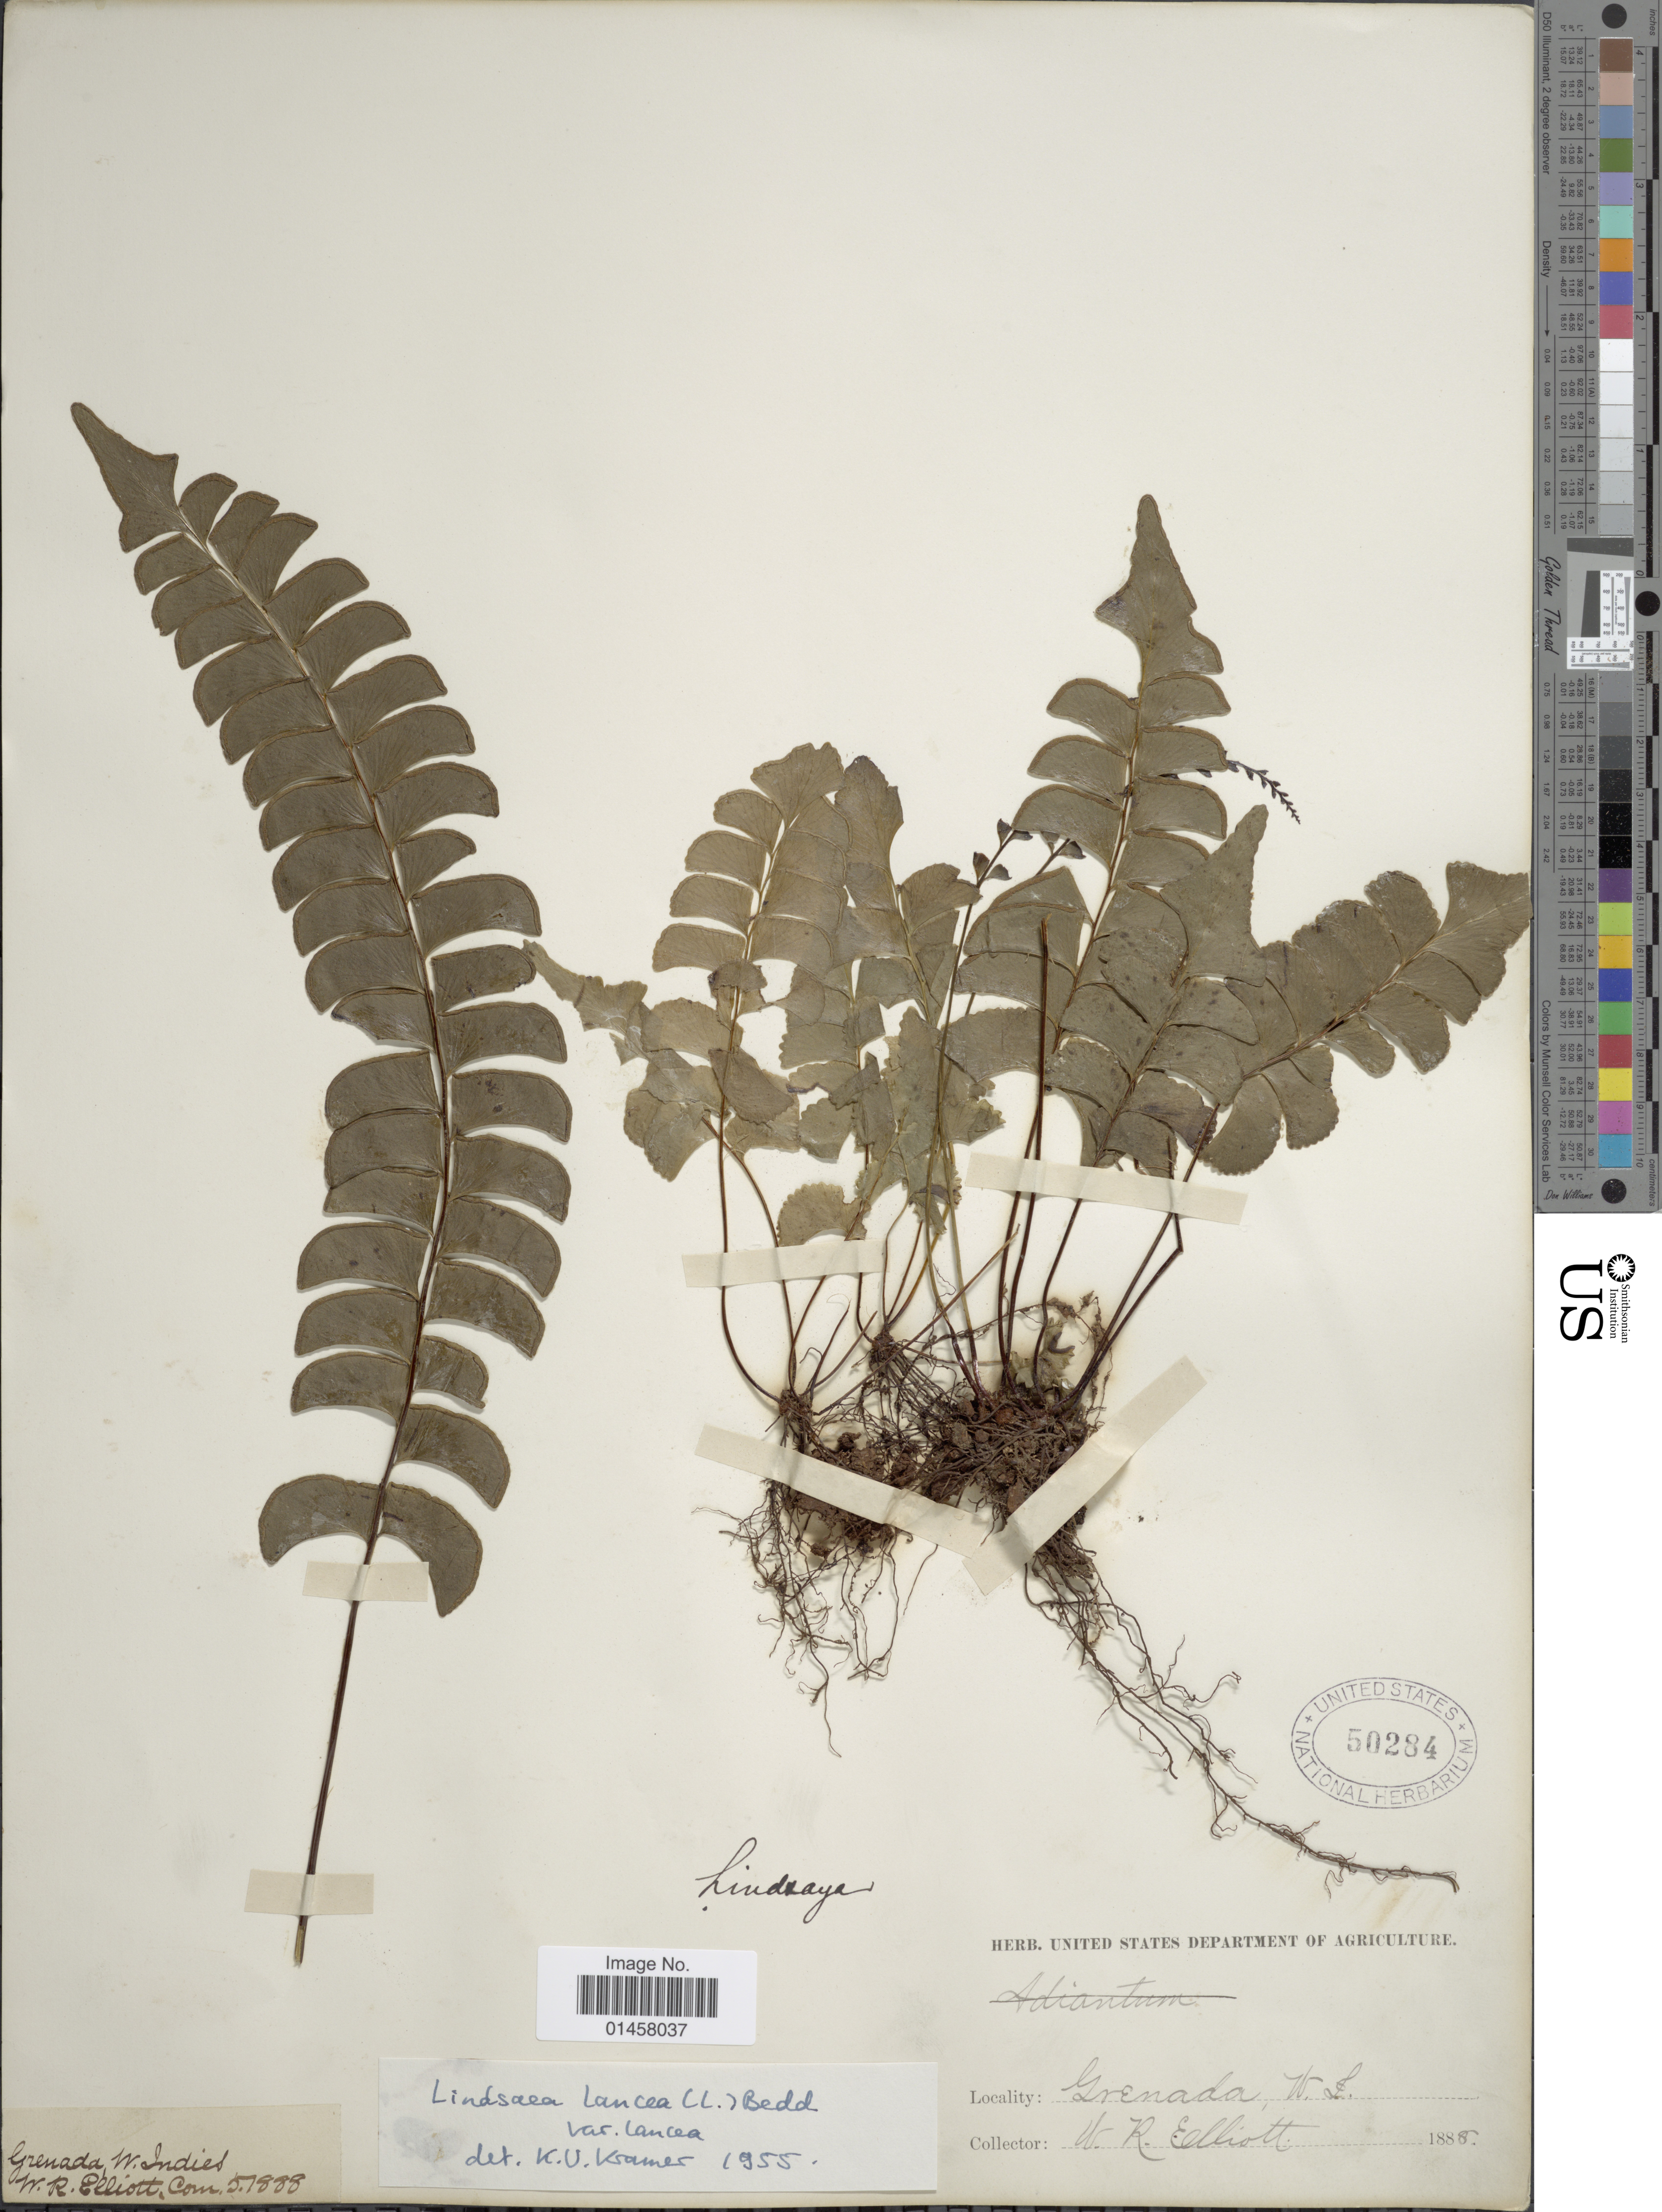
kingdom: Plantae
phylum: Tracheophyta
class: Polypodiopsida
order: Polypodiales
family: Lindsaeaceae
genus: Lindsaea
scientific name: Lindsaea lancea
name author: (L.) Bedd.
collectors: W. Elliot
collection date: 1886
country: Grenada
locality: Grenada, W.I.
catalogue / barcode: US 50284